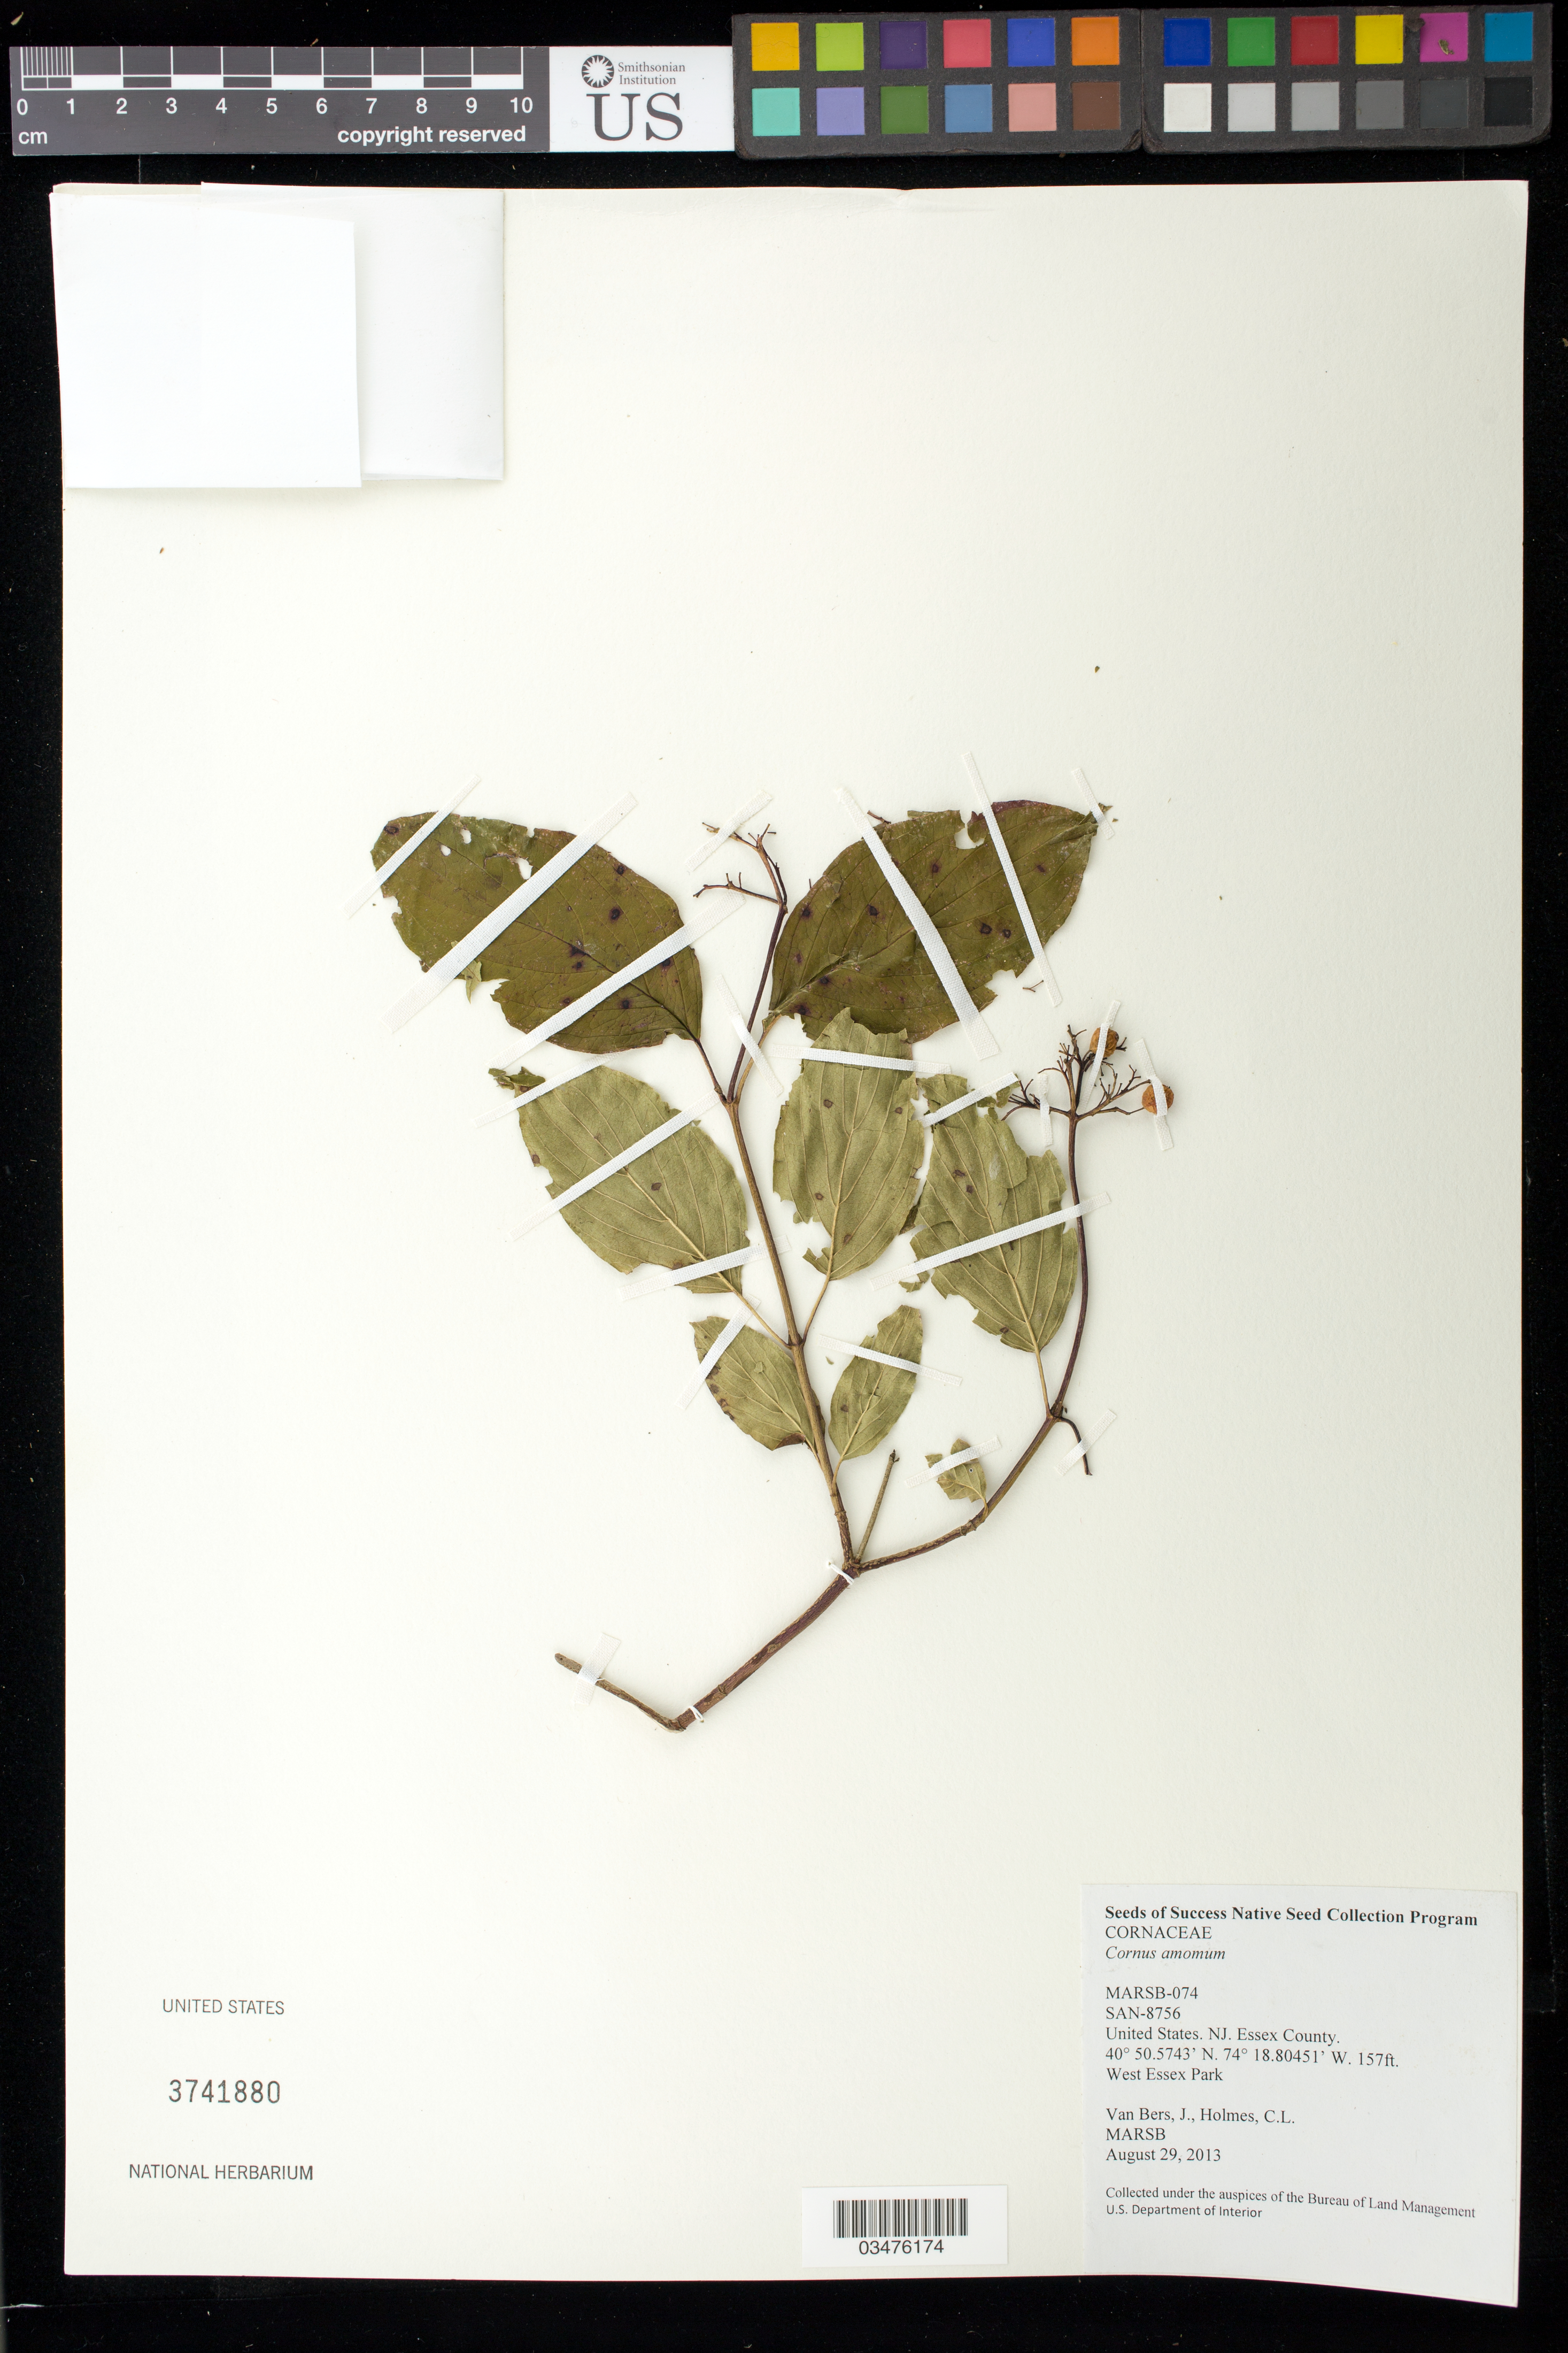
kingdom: Plantae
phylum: Tracheophyta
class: Magnoliopsida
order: Cornales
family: Cornaceae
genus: Cornus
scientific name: Cornus amomum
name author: Mill.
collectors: J. Van Bers & C. Holmes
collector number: MARSB-074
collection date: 2013-08-29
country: United States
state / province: New Jersey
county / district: Essex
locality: West Essex Park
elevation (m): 48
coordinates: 40 50.5743 N, 74 18.80451 W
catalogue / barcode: US 3741880